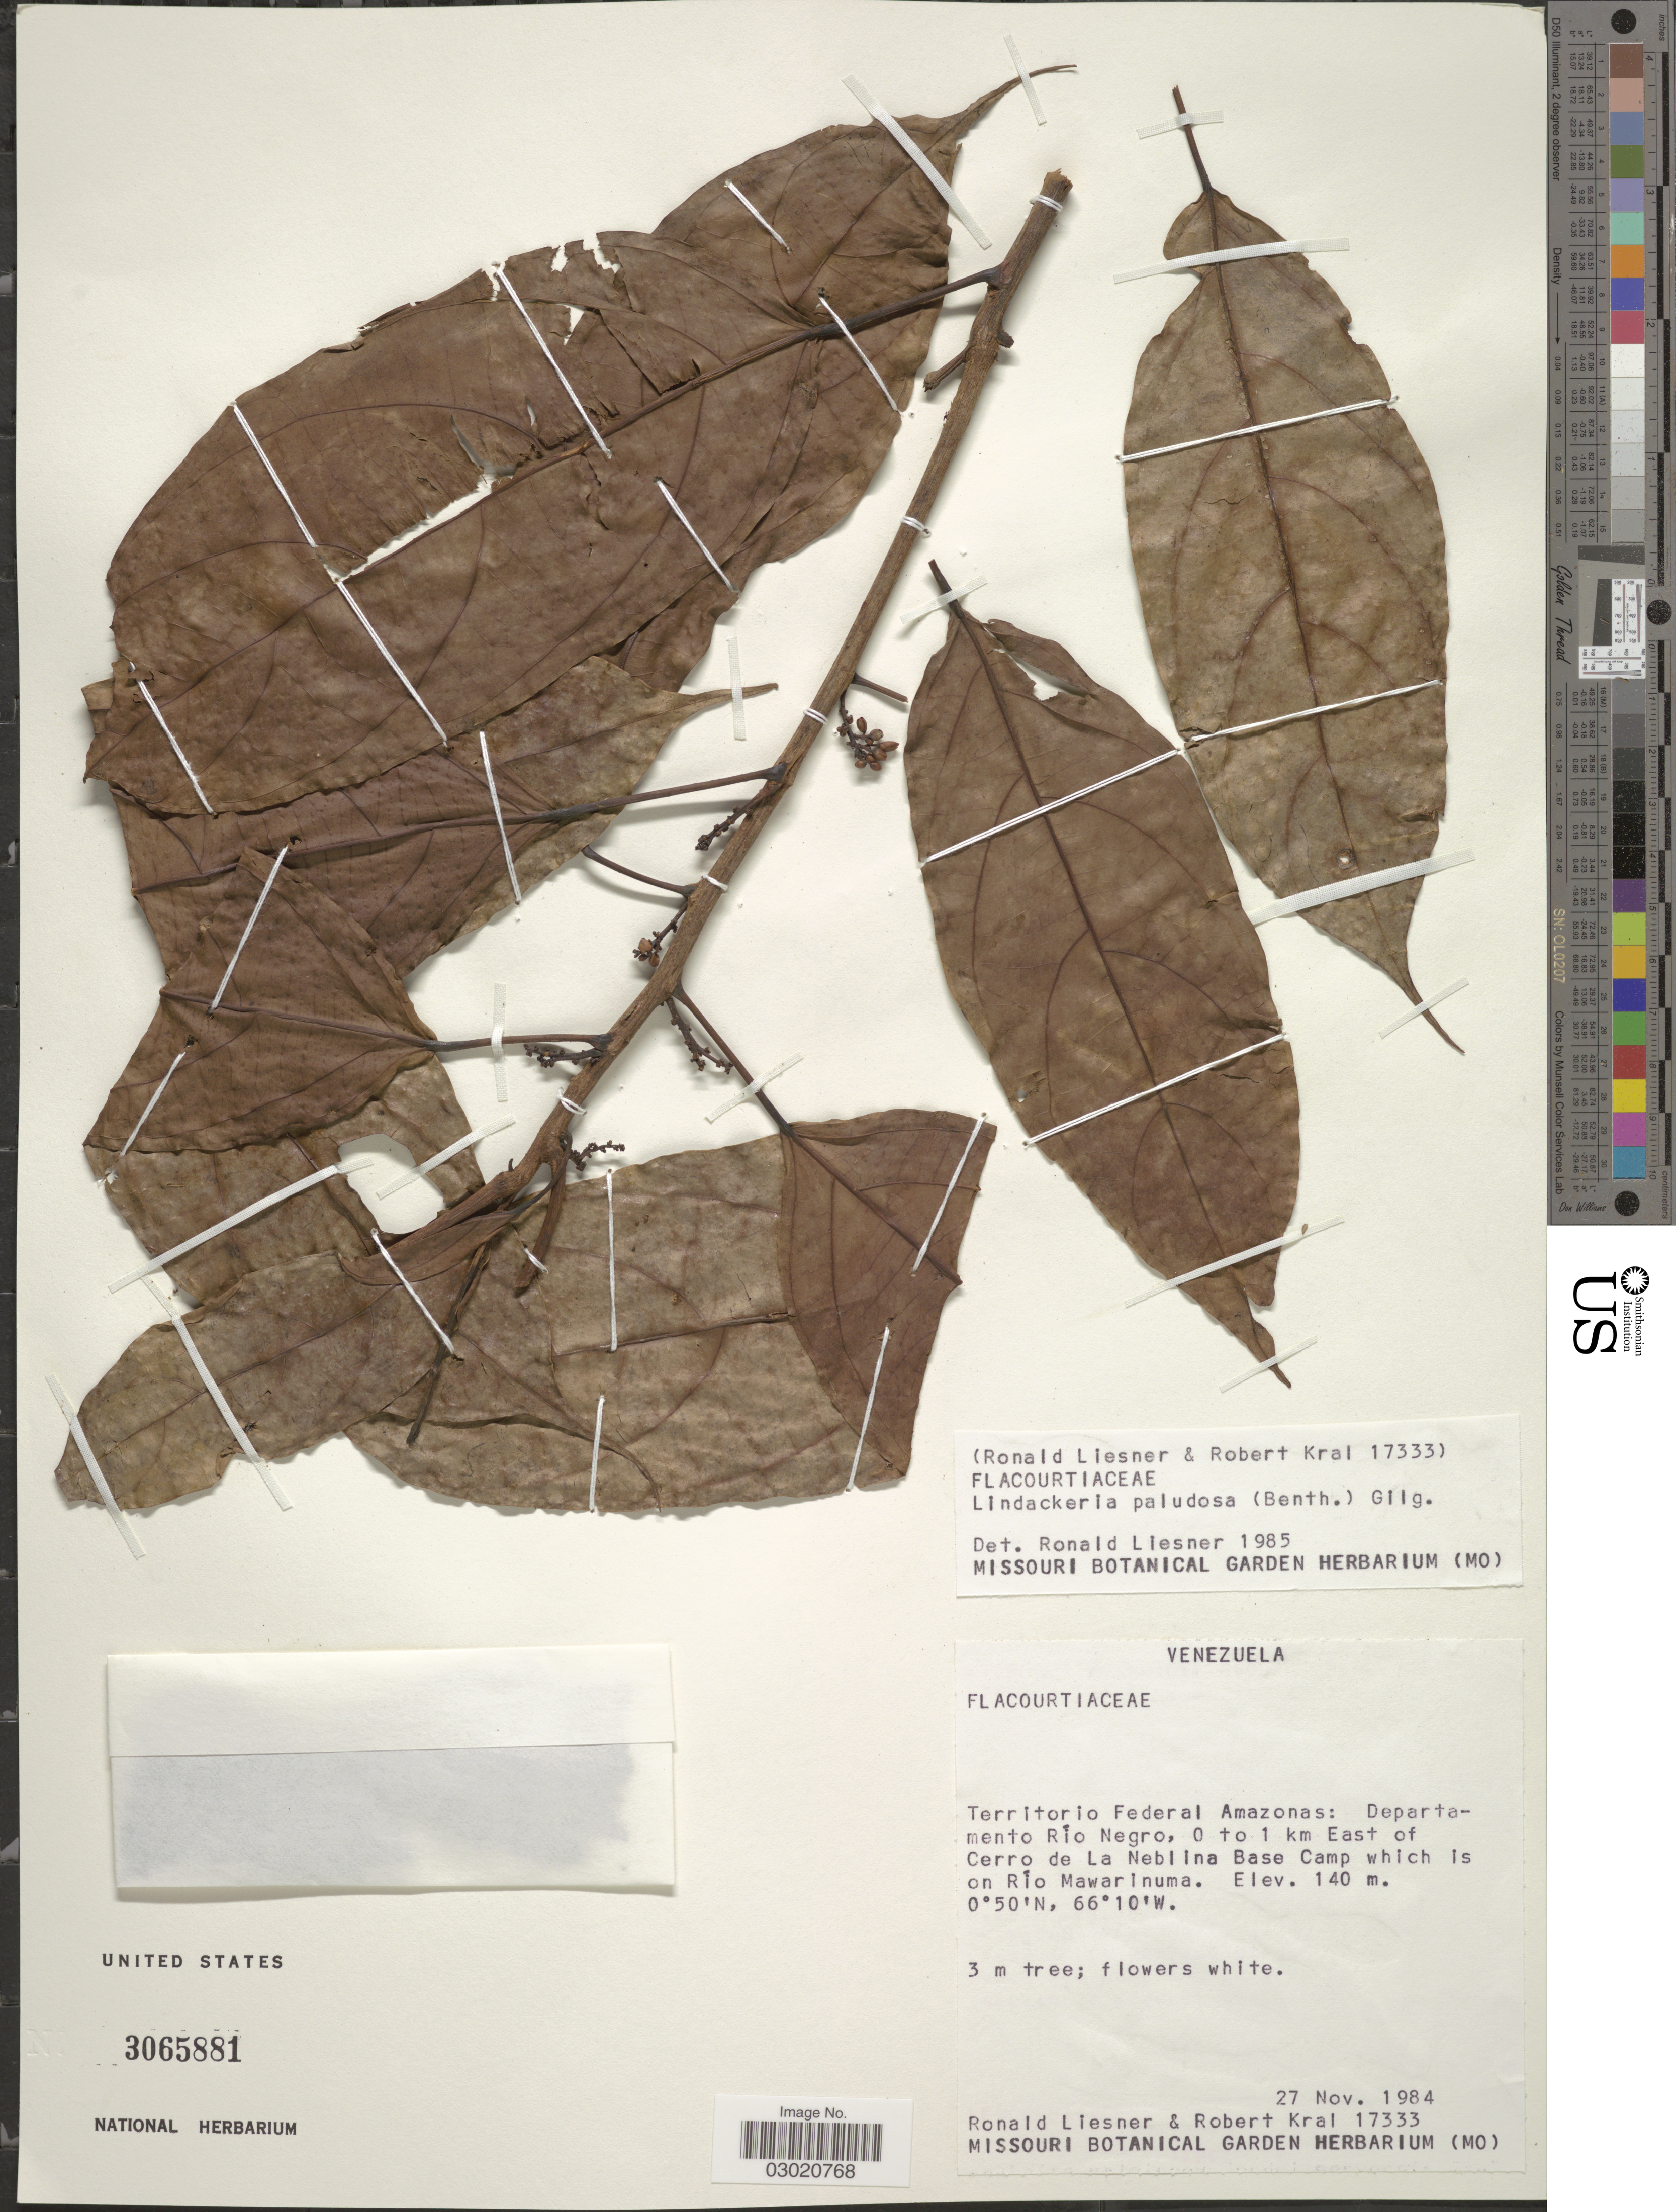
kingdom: Plantae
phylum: Tracheophyta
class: Magnoliopsida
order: Malpighiales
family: Achariaceae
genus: Lindackeria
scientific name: Lindackeria paludosa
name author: (Benth.) Gilg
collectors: R. L. Liesner & R. Kral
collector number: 17333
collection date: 1984-11-27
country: Venezuela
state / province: Amazonas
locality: Territorio Federal Amazonas: Departamento Río Negro, 0 to 1 km East of Cerro de La Neblina Base Camp which is on Río Mawarinuma.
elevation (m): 140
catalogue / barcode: US 3065811